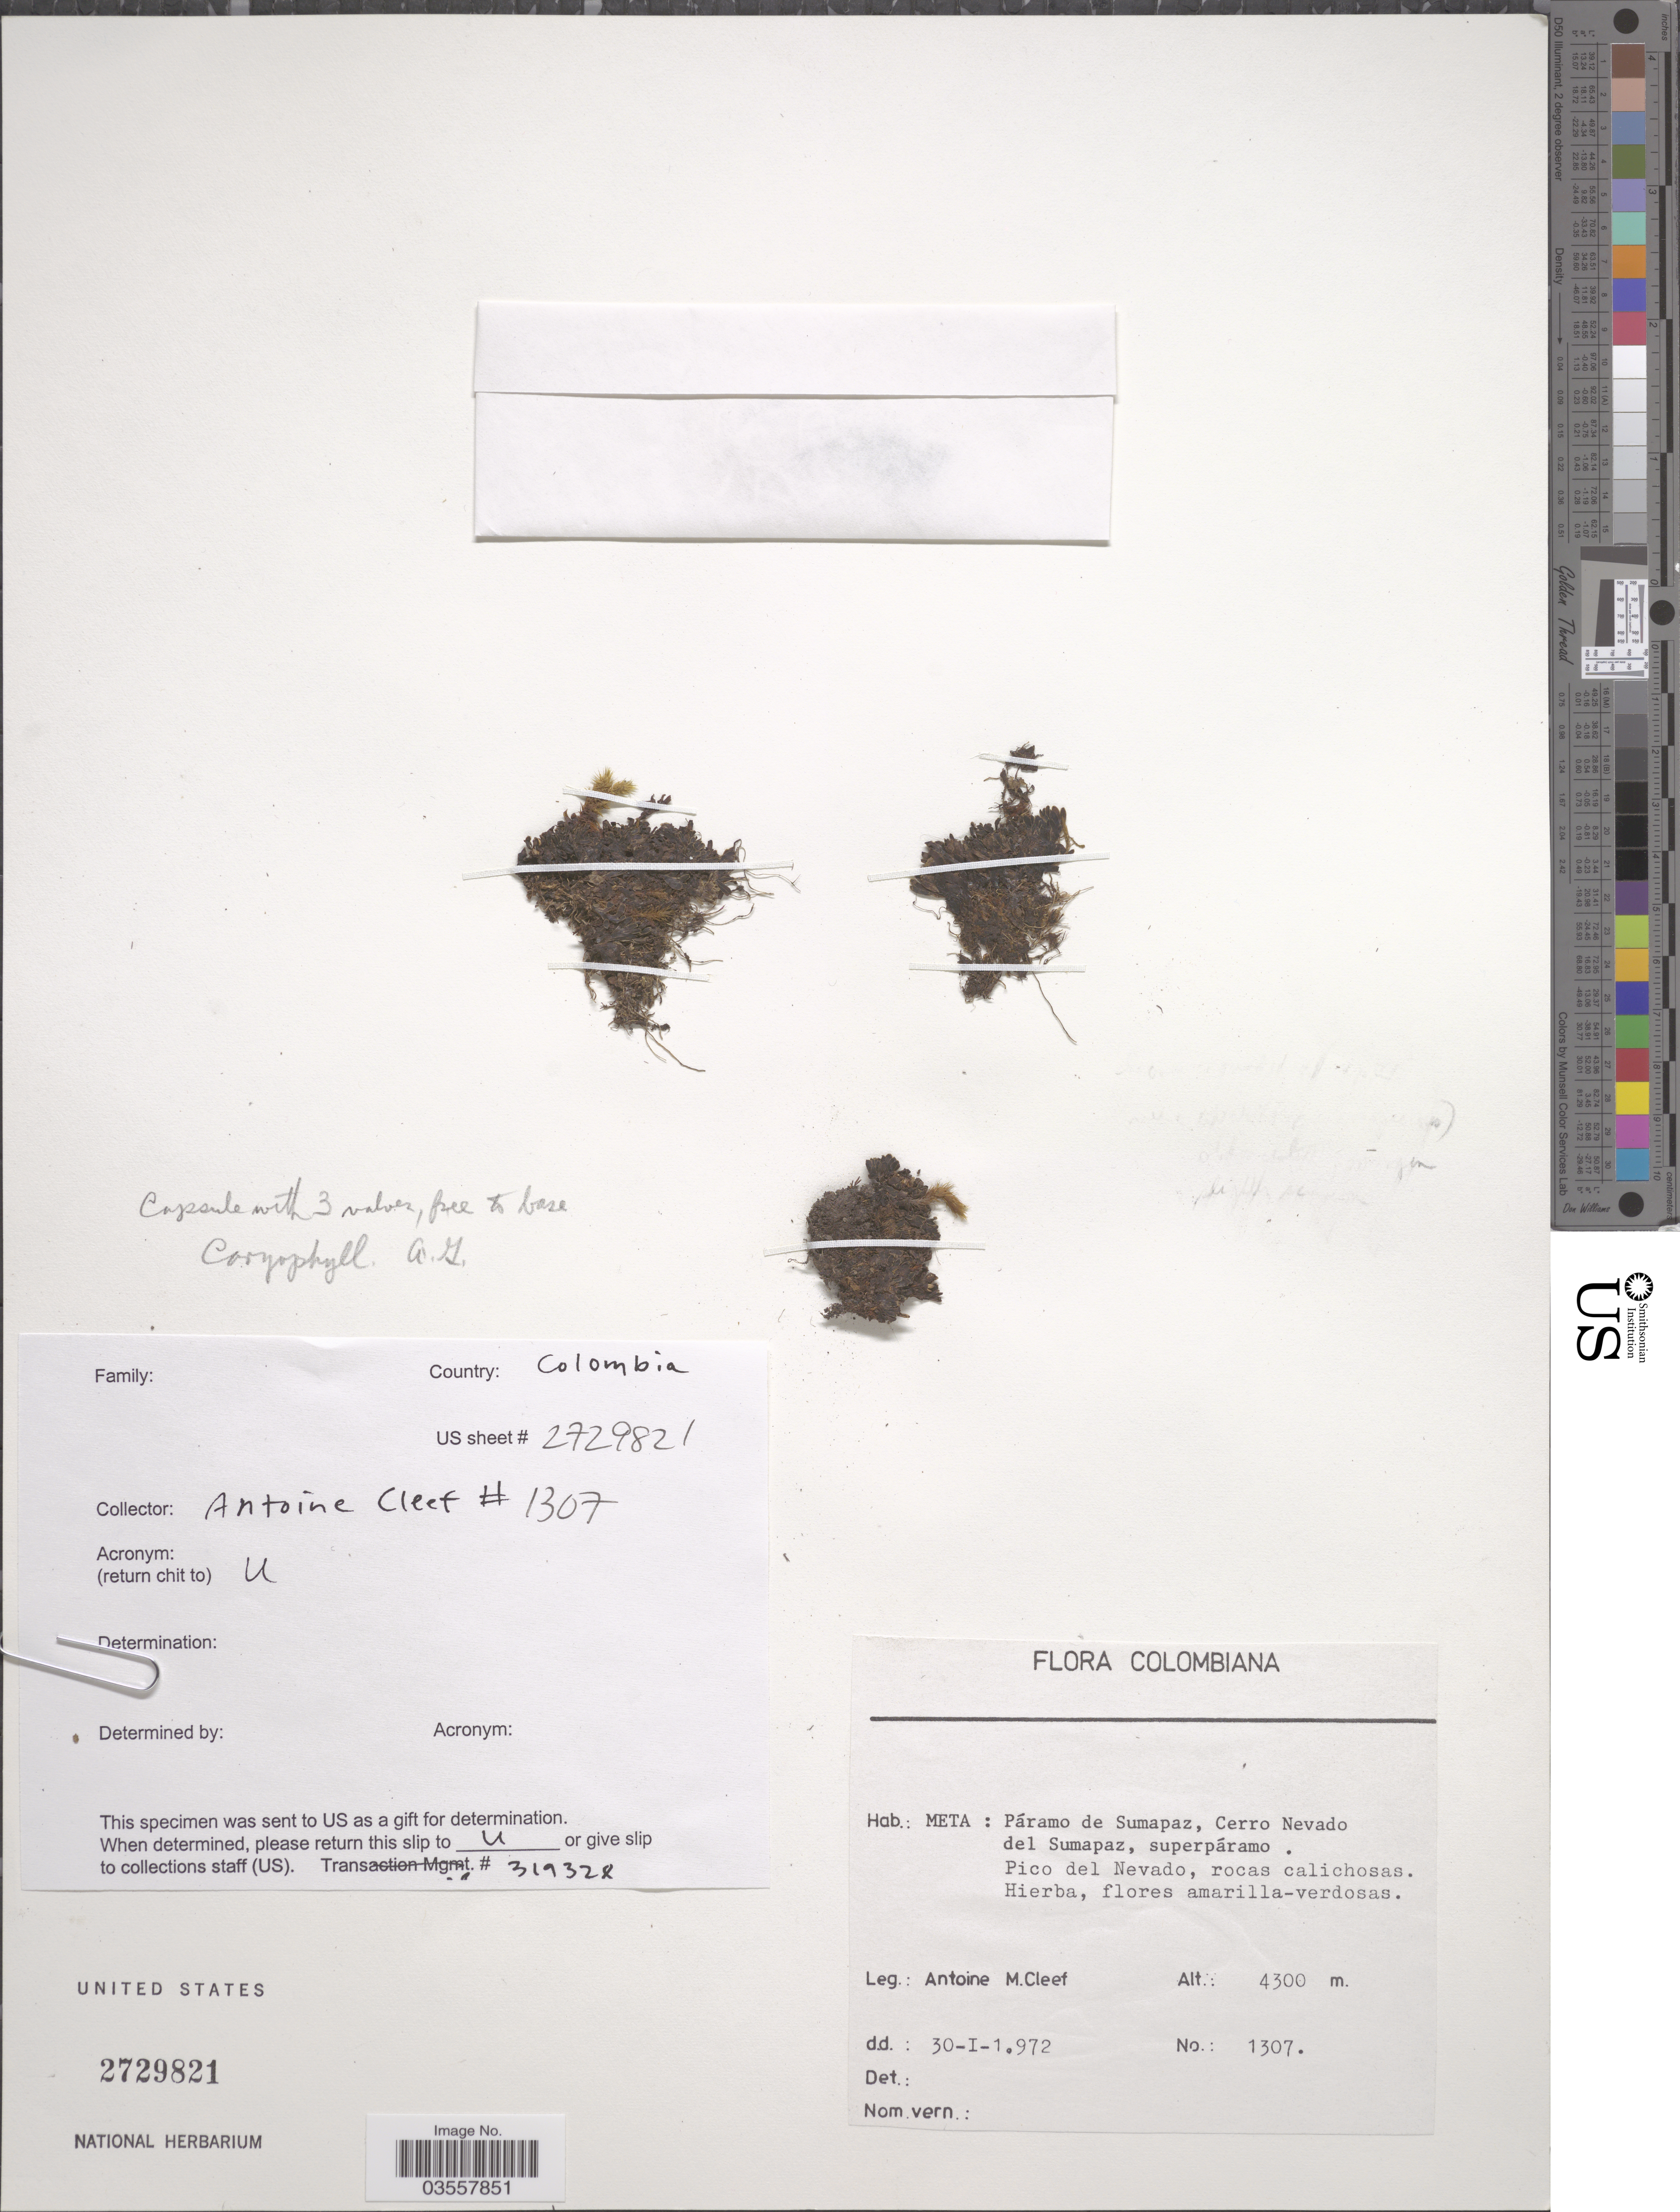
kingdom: Plantae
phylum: Tracheophyta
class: Magnoliopsida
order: Caryophyllales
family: Caryophyllaceae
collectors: A. M. Cleef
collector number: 1307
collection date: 1972-01-30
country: Colombia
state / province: Meta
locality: Páramo de Sumapaz, Cerro Nevado del Sumapaz, superpáramo. Pico del Nevado, rocas calichosas.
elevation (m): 4300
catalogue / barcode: US 2729821